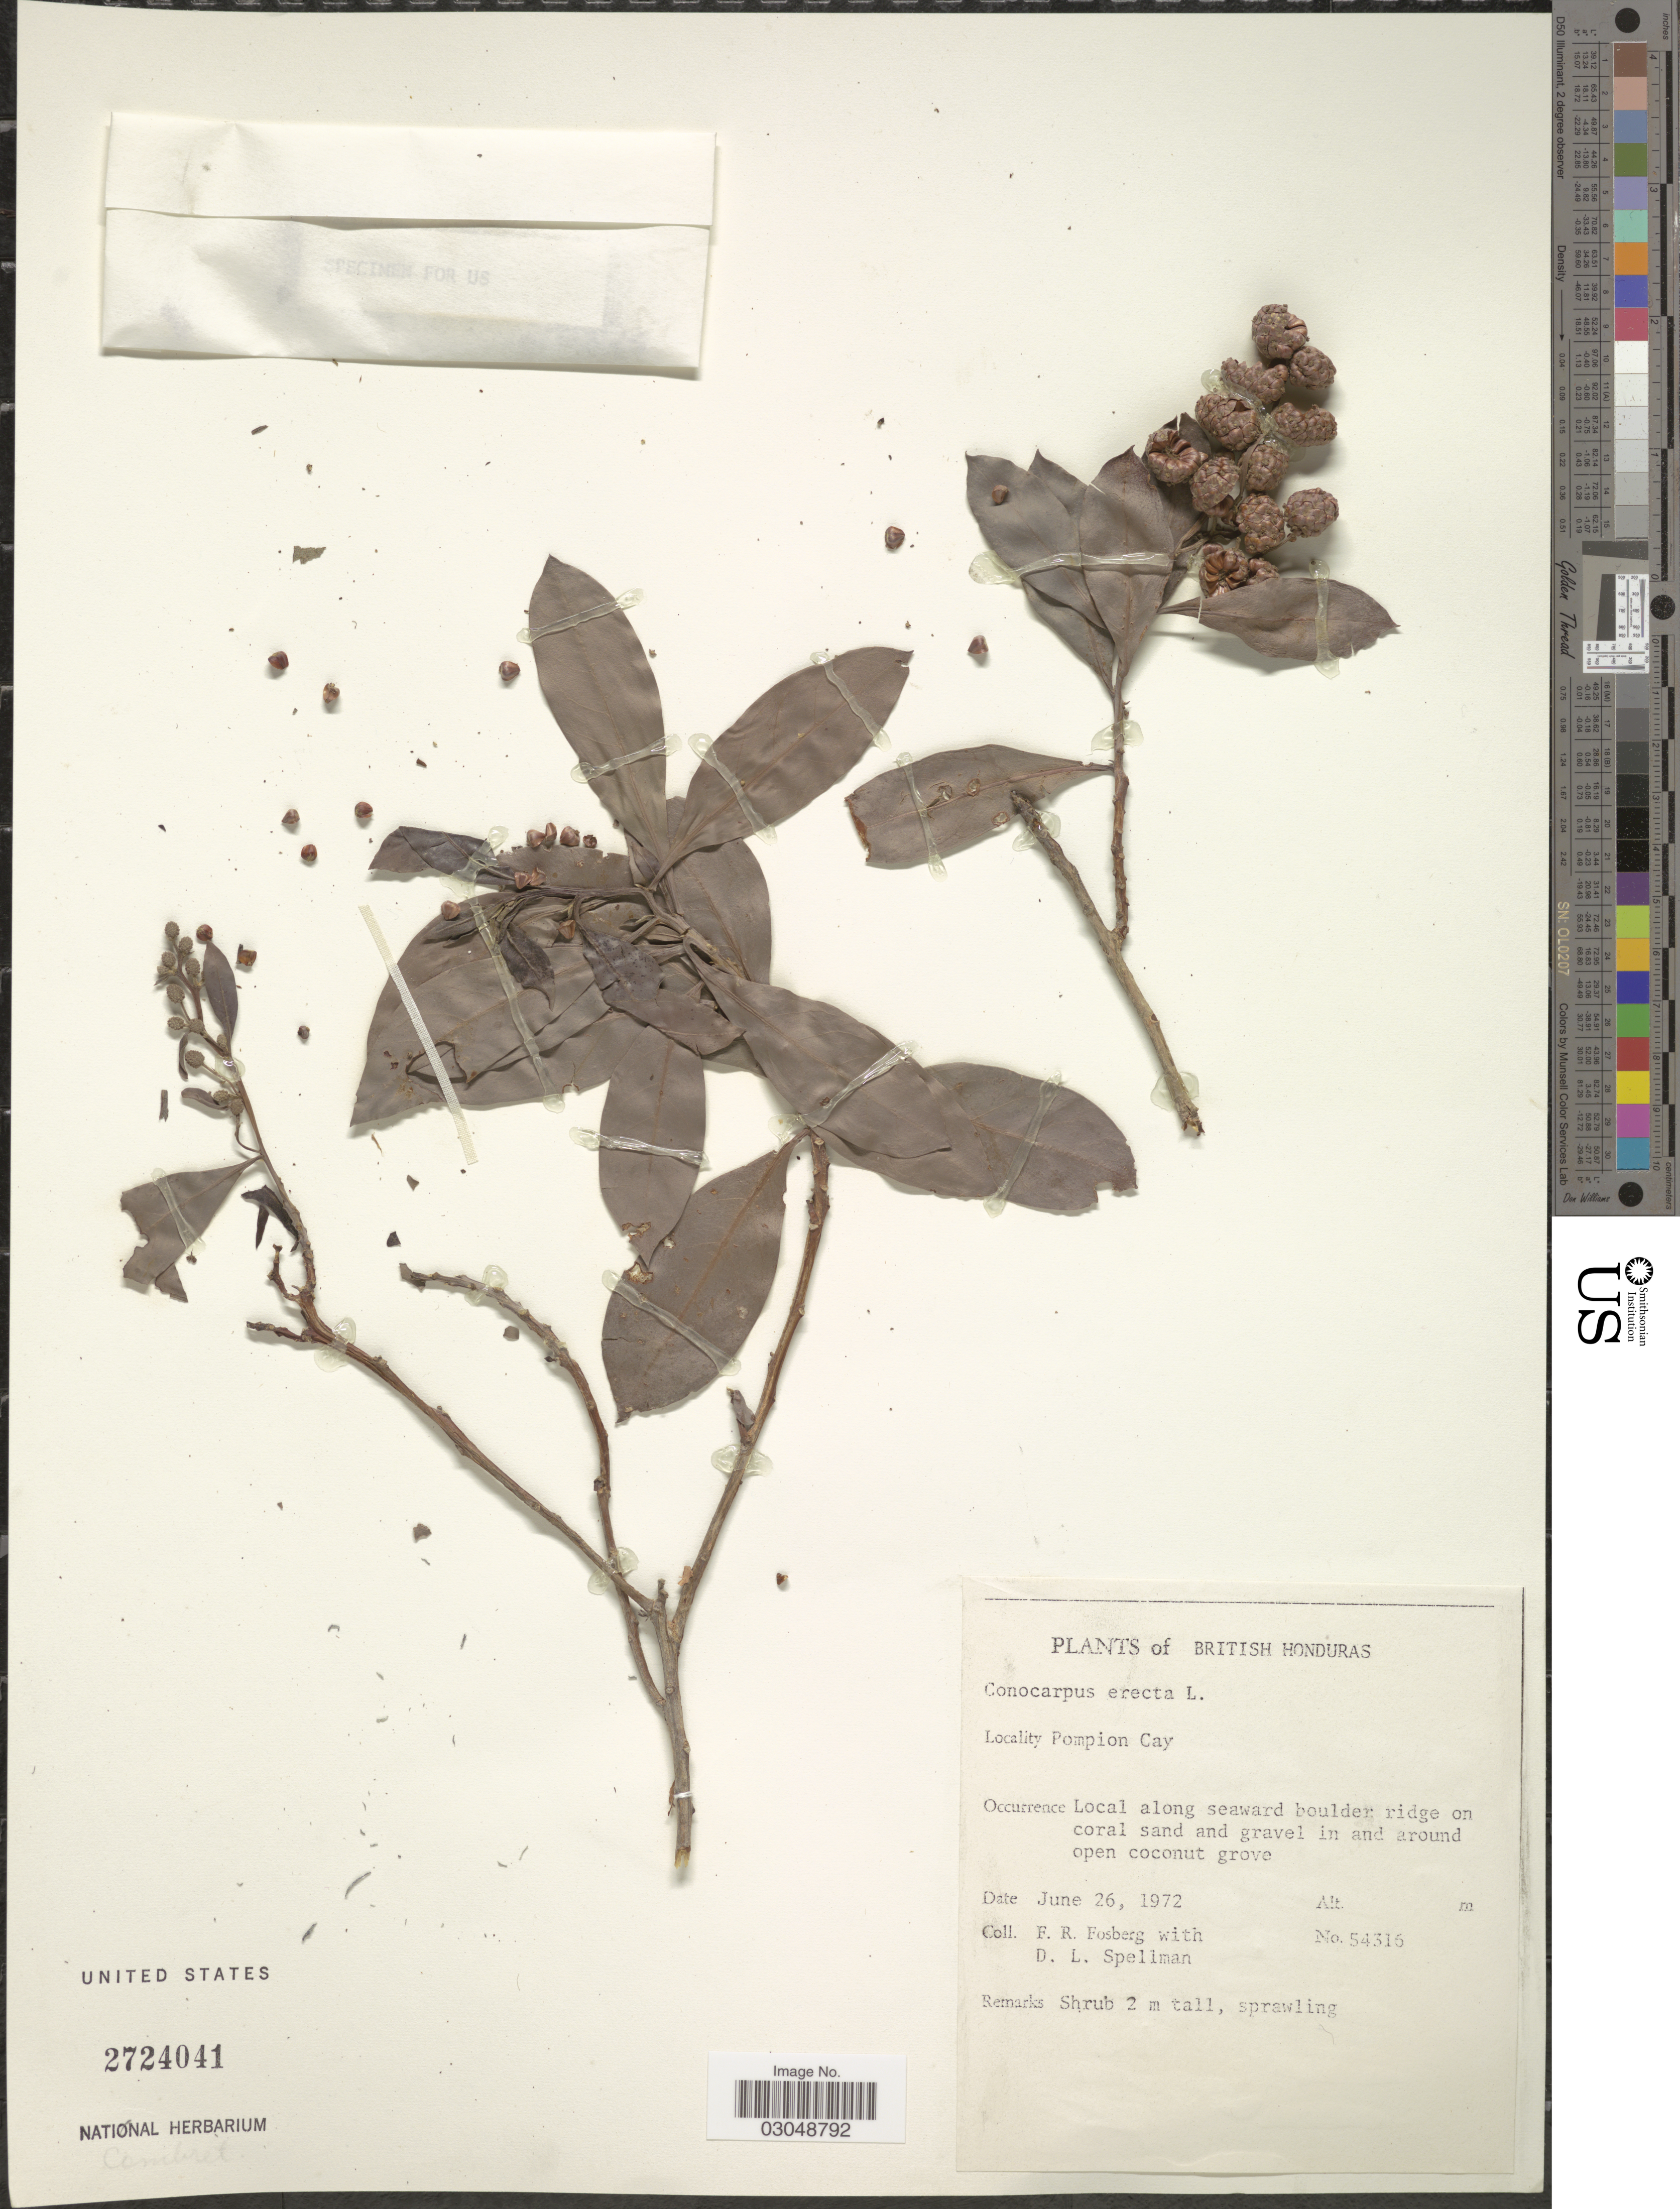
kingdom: Plantae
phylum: Tracheophyta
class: Magnoliopsida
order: Myrtales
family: Combretaceae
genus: Conocarpus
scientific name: Conocarpus erectus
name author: L.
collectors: F. R. Fosberg & D. L. Spellman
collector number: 54316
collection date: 1972-06-26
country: Belize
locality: British Honduras. Pompion Cay.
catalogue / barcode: US 2724041